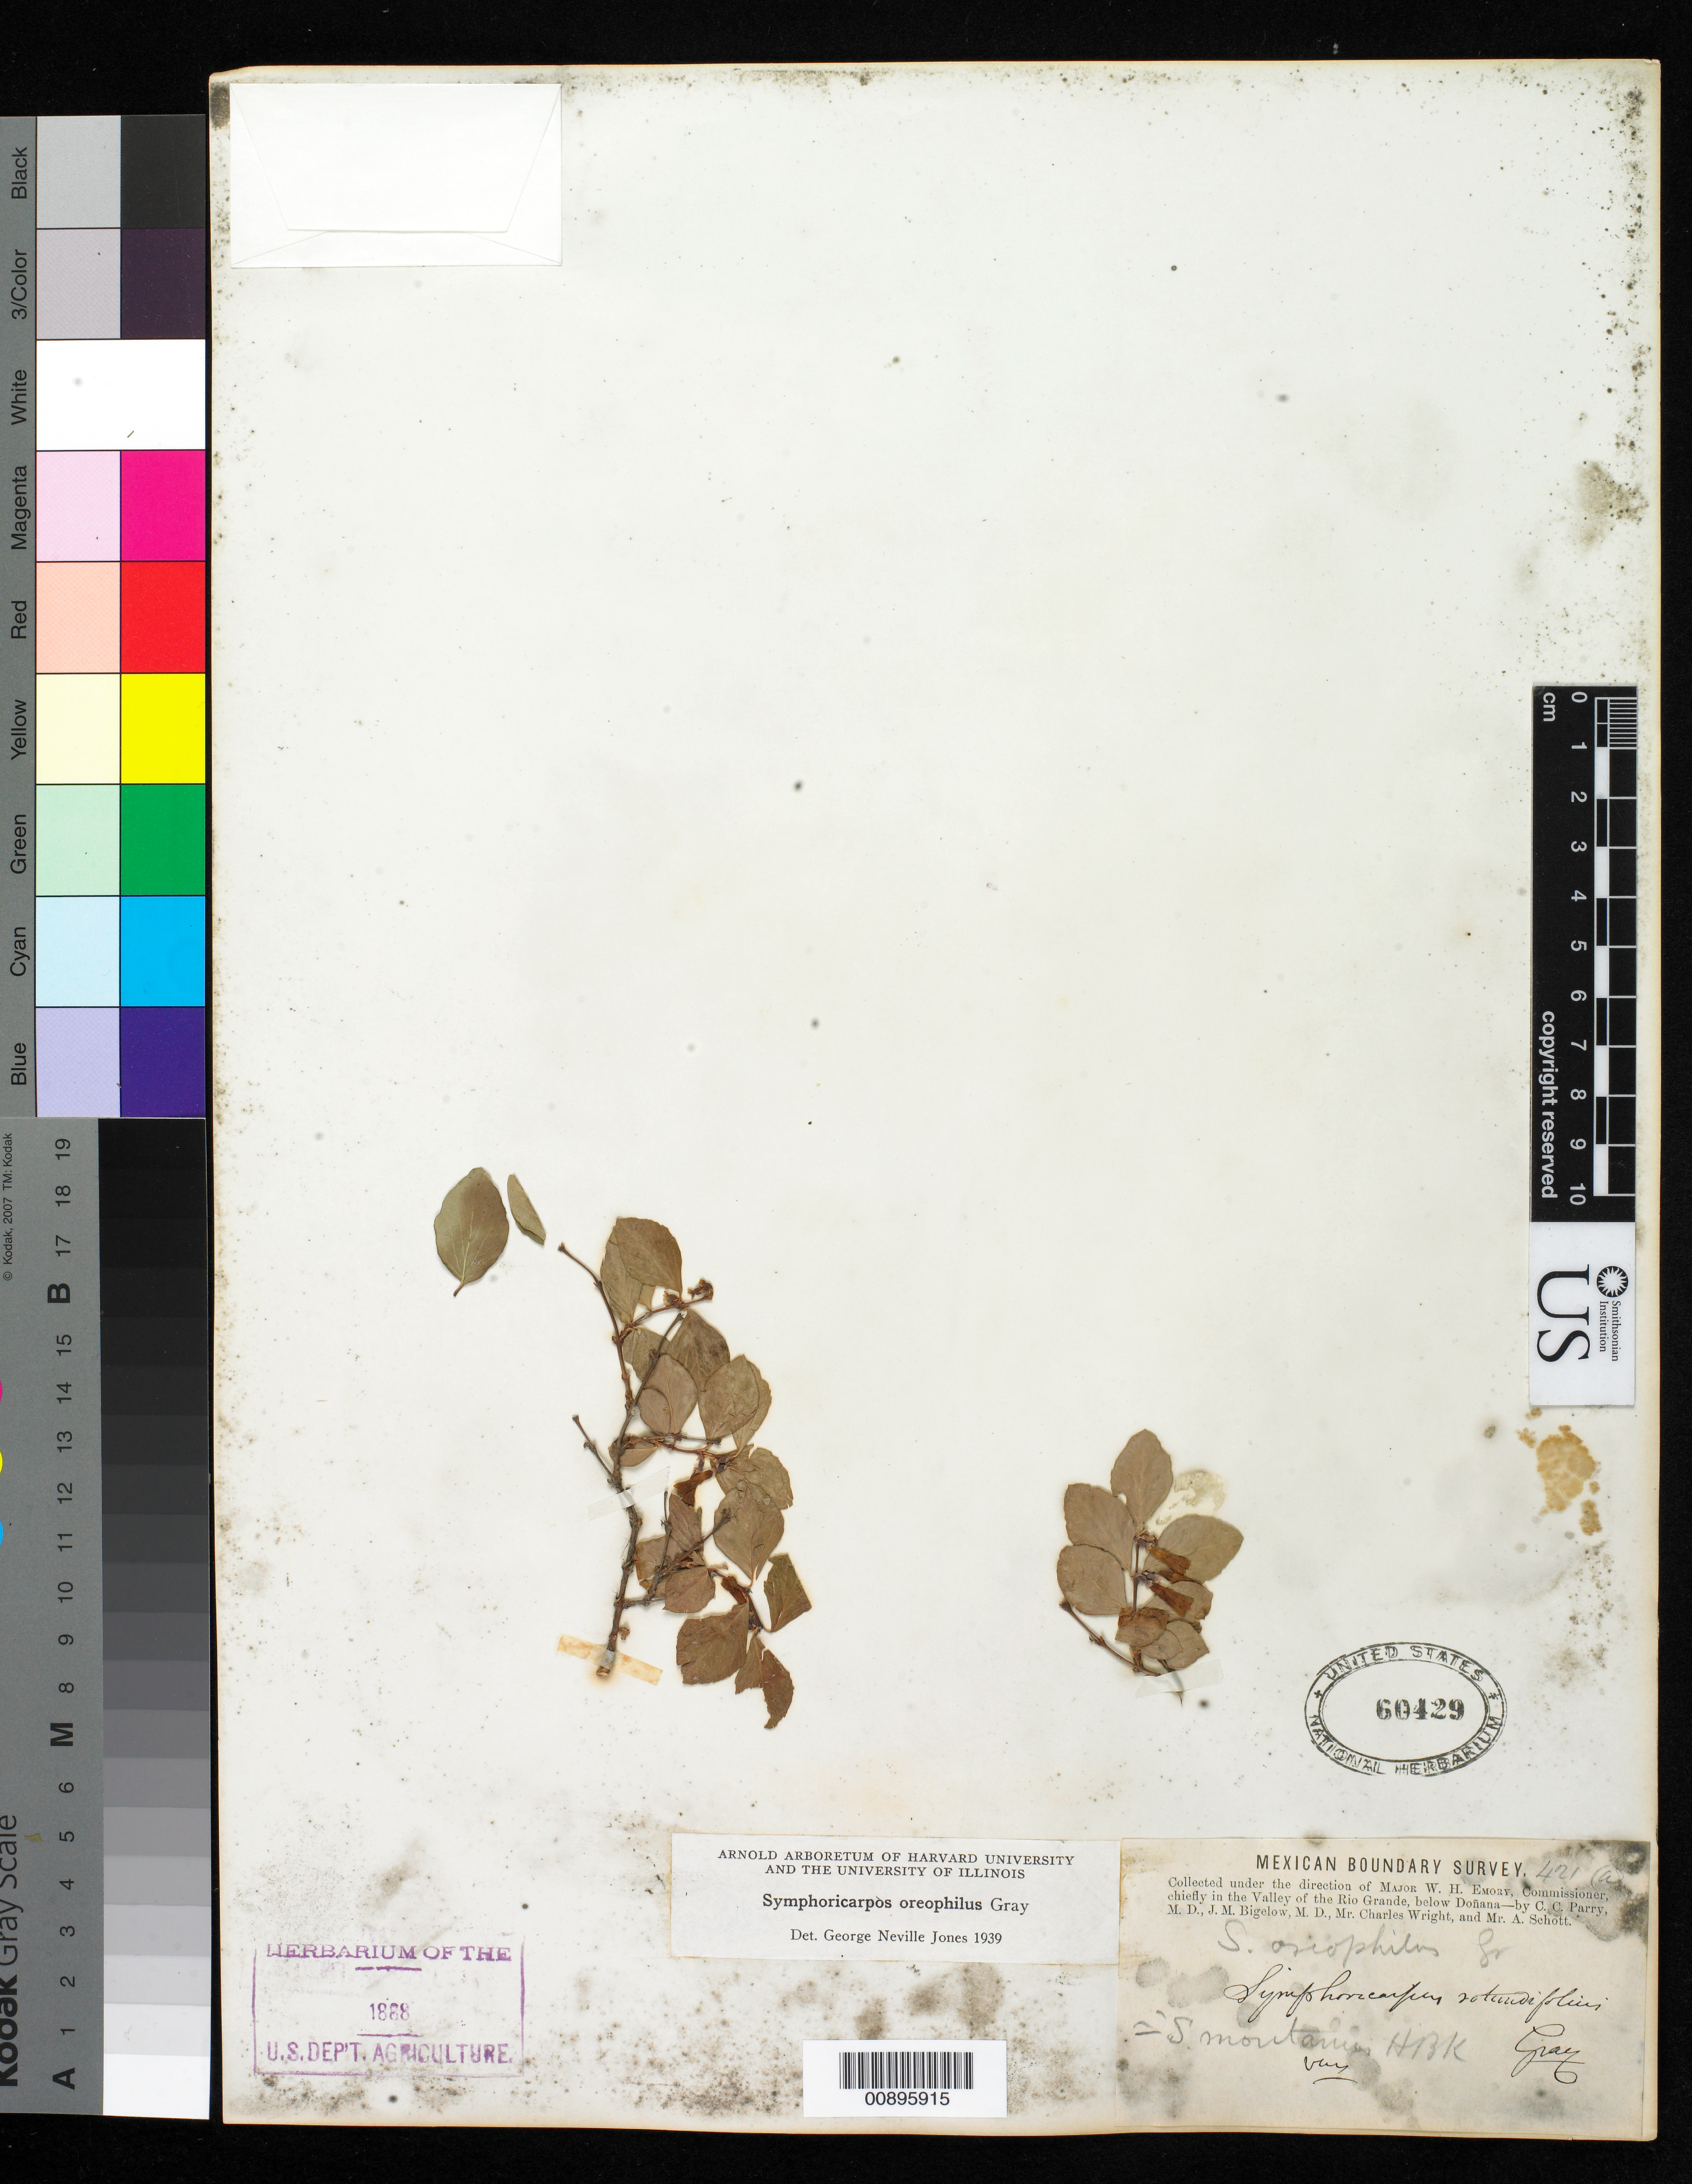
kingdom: Plantae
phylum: Tracheophyta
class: Magnoliopsida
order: Dipsacales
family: Caprifoliaceae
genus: Symphoricarpos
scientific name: Symphoricarpos oreophilus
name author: A. Gray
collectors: C. C. Parry, J. M. Bigelow, C. Wright & A. C. V. Schott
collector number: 421 (a)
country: United States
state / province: New Mexico / Texas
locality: Valley of the Rio Grande, below Doñana.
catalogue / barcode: US 60429